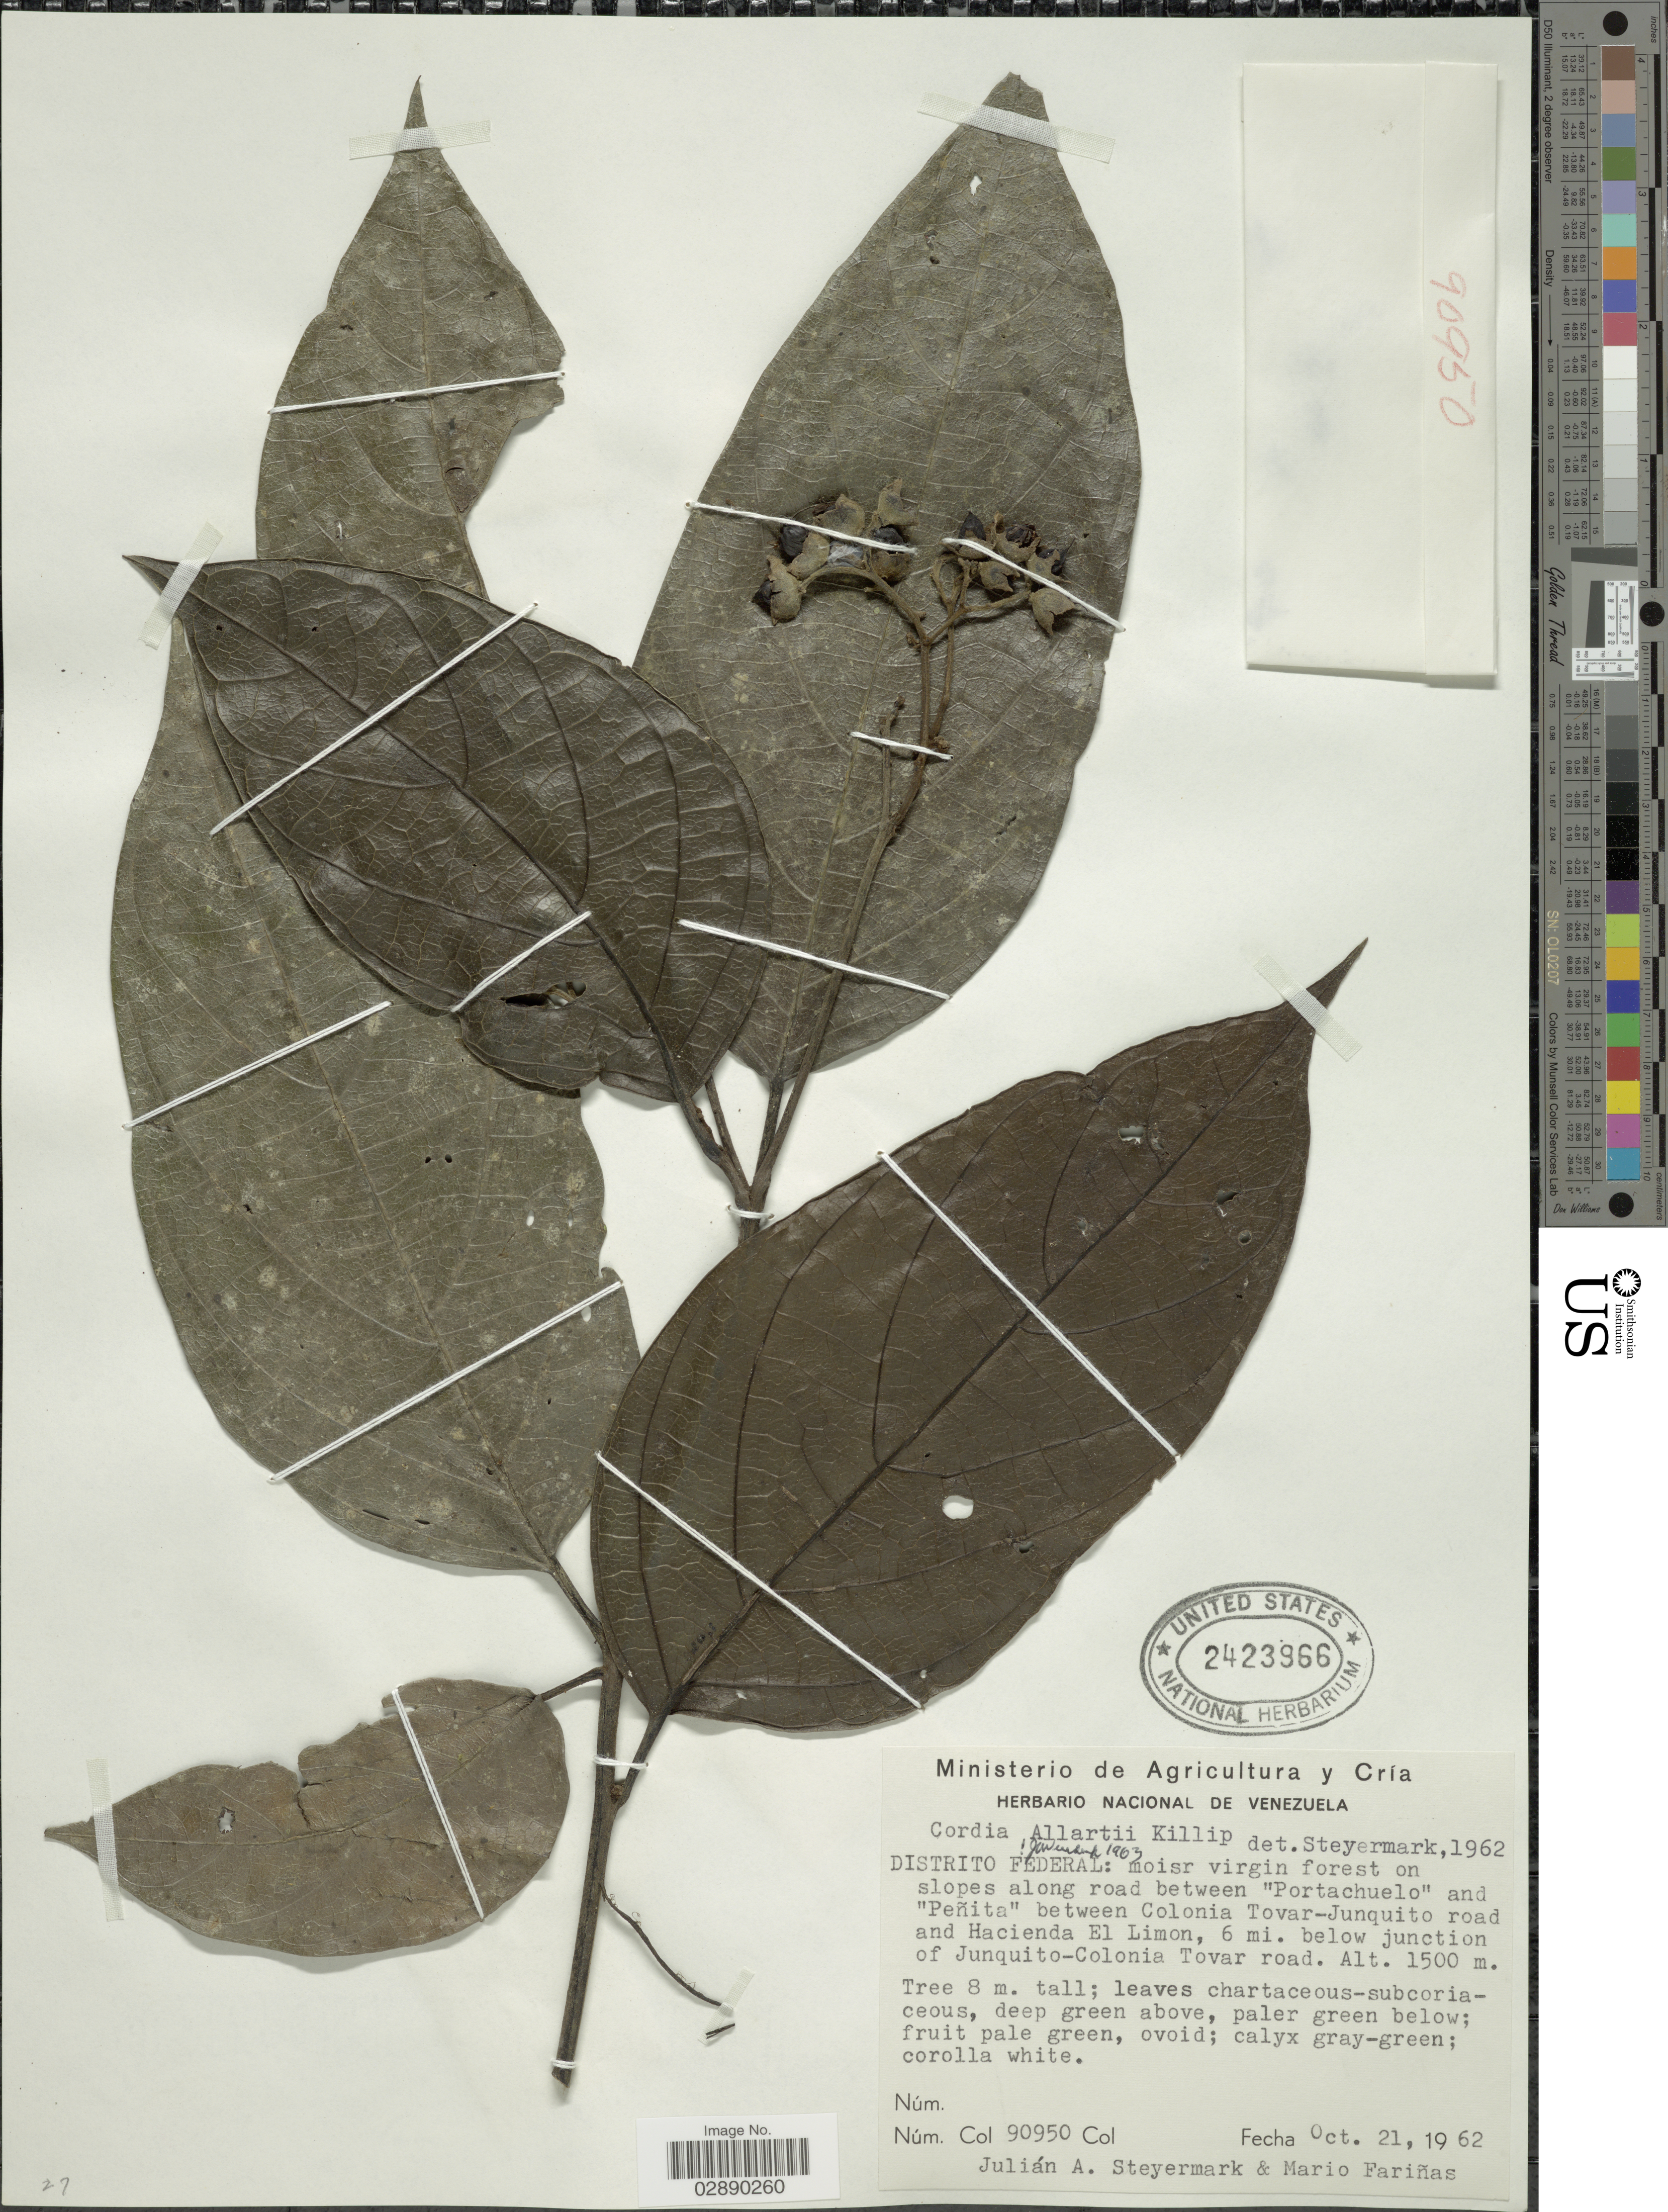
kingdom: Plantae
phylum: Tracheophyta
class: Magnoliopsida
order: Boraginales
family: Cordiaceae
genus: Cordia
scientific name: Cordia allartii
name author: Killip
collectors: J. Steyermark & M. Fariñas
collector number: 90950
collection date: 1962-10-21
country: Venezuela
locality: Distrito Federal: moist virgin forest on slopes along road between "Portachuelo" and "Peñita" between Colonia Tovar-Junquito road and Hacienda El Limon, 6 mi. below junction of Junquito-Colonia Tovar road.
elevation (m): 1500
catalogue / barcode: US 2423966